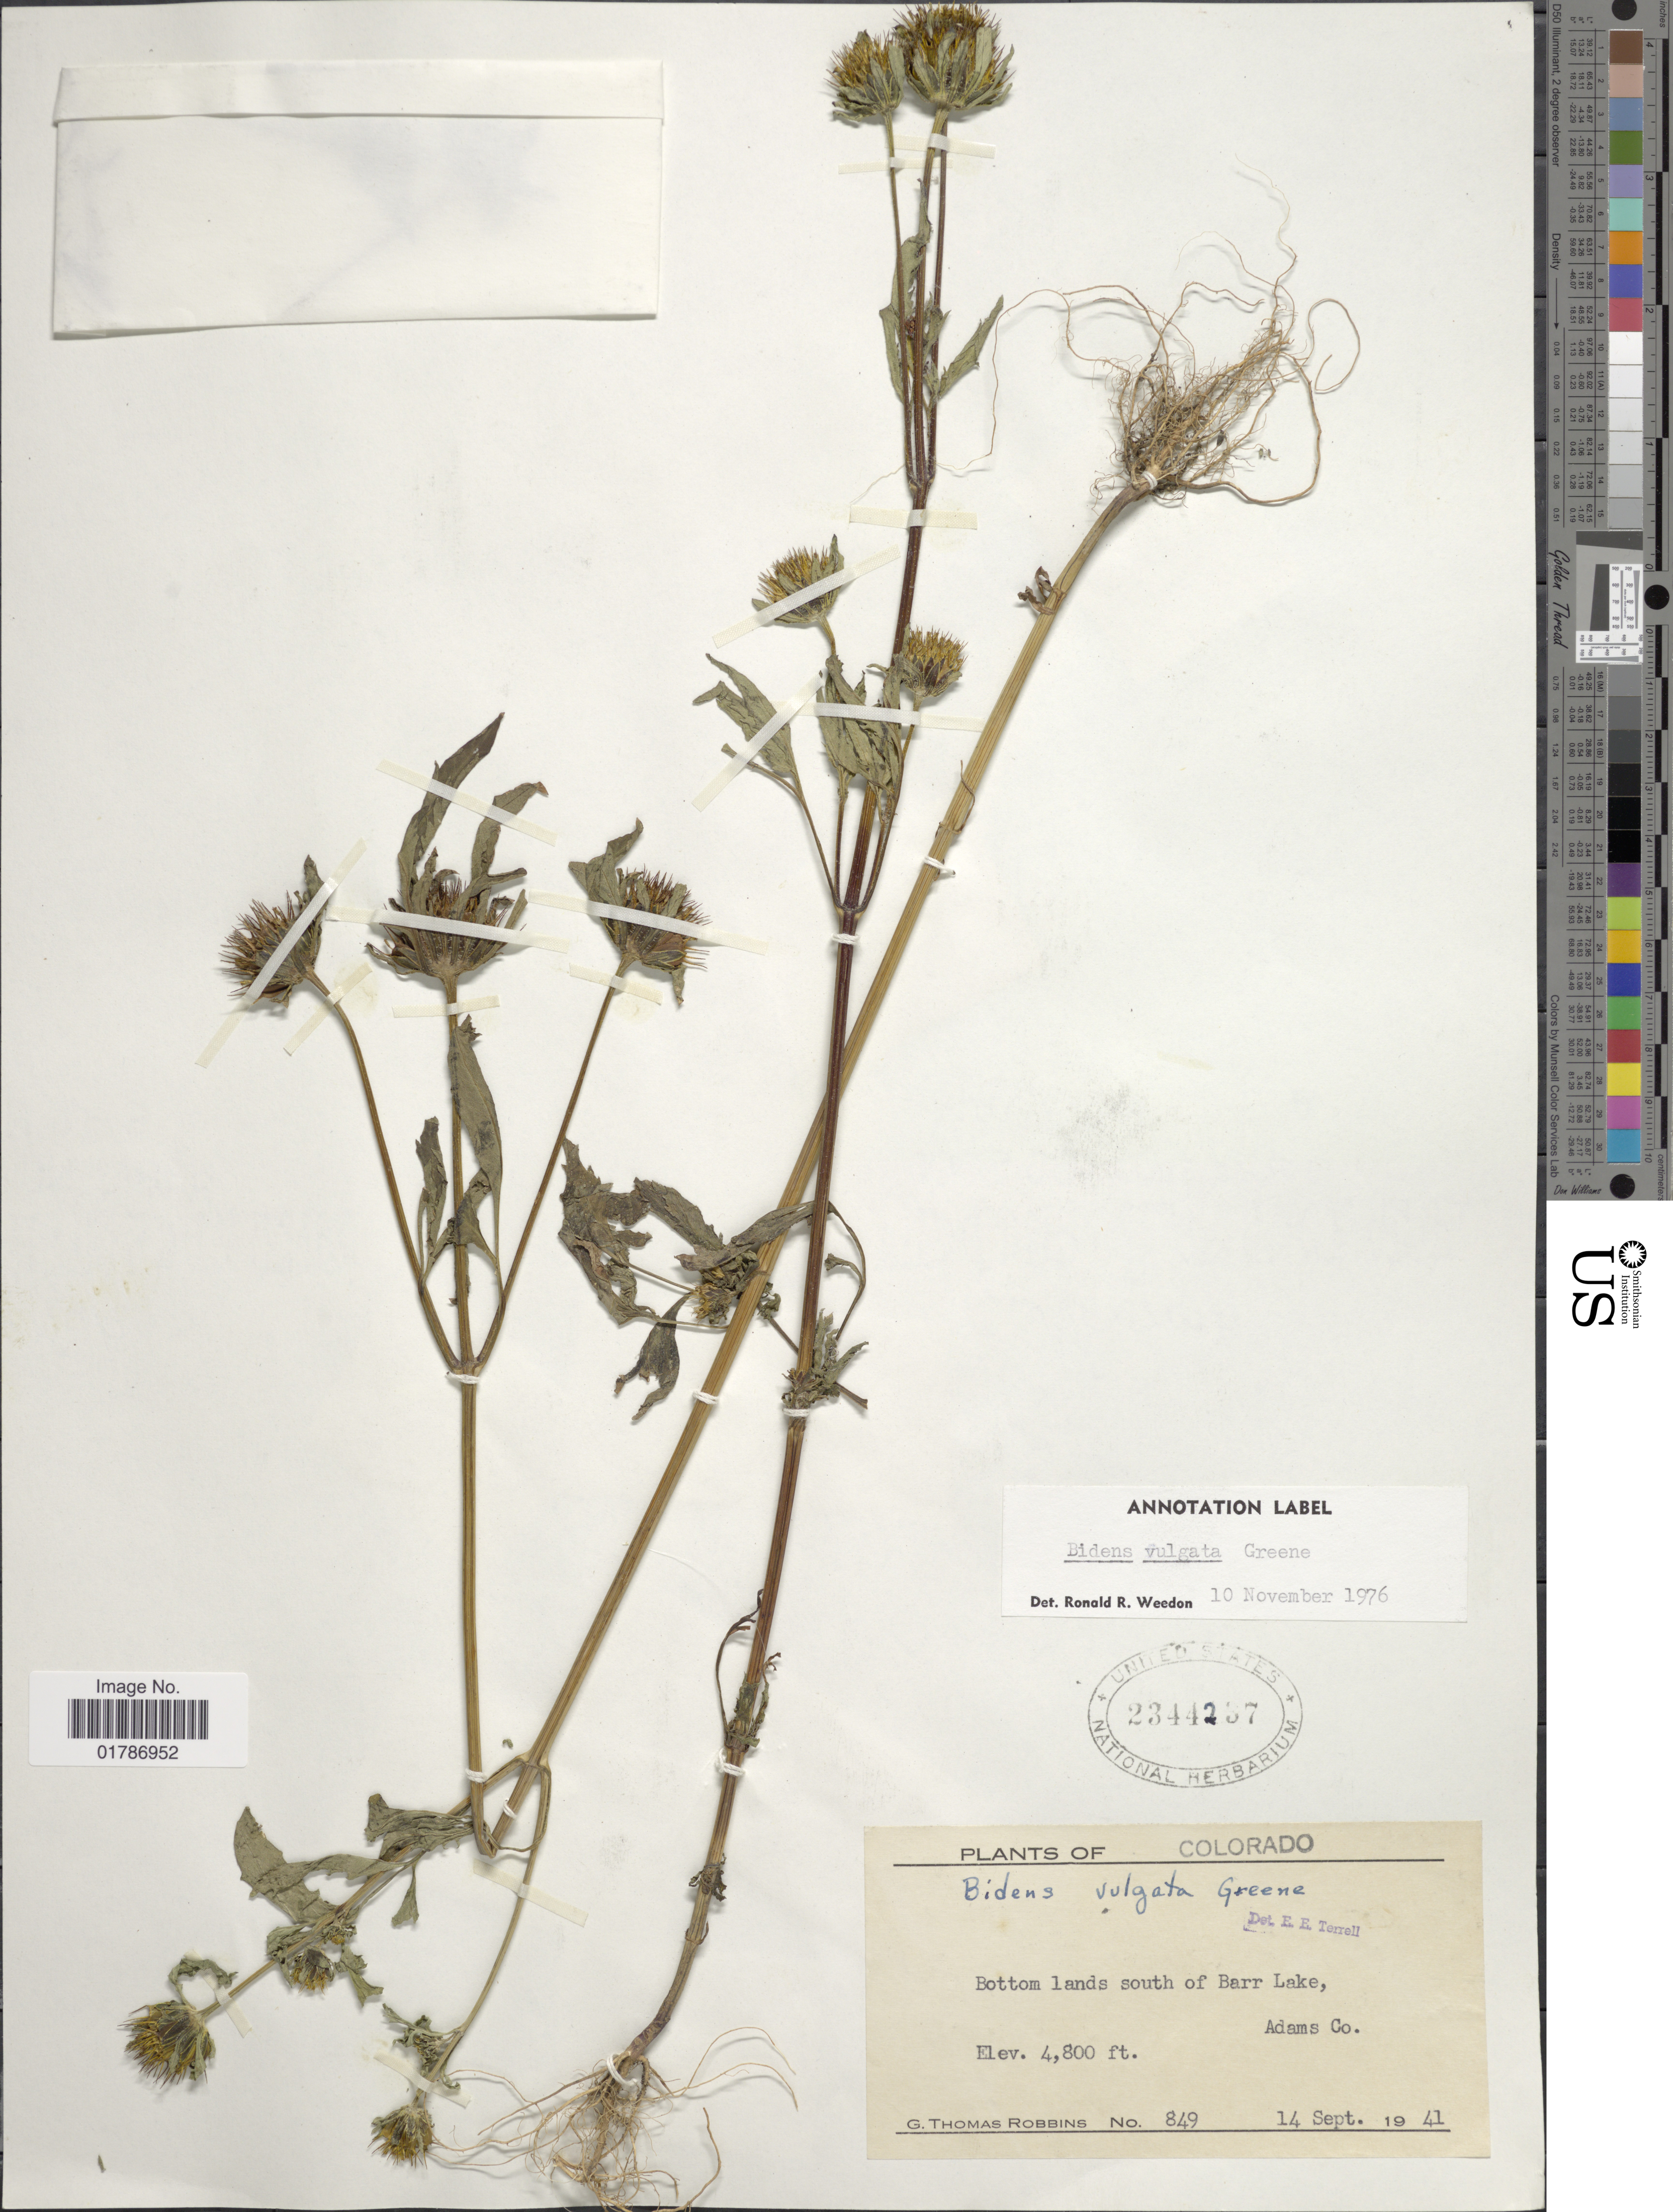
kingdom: Plantae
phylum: Tracheophyta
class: Magnoliopsida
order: Asterales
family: Asteraceae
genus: Bidens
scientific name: Bidens vulgata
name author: Greene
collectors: G. T. Robbins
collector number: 849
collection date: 1941-09-14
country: United States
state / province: Colorado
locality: Bottom lands south of Barr Lake, Adams Co.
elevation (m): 1463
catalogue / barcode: US 2344237